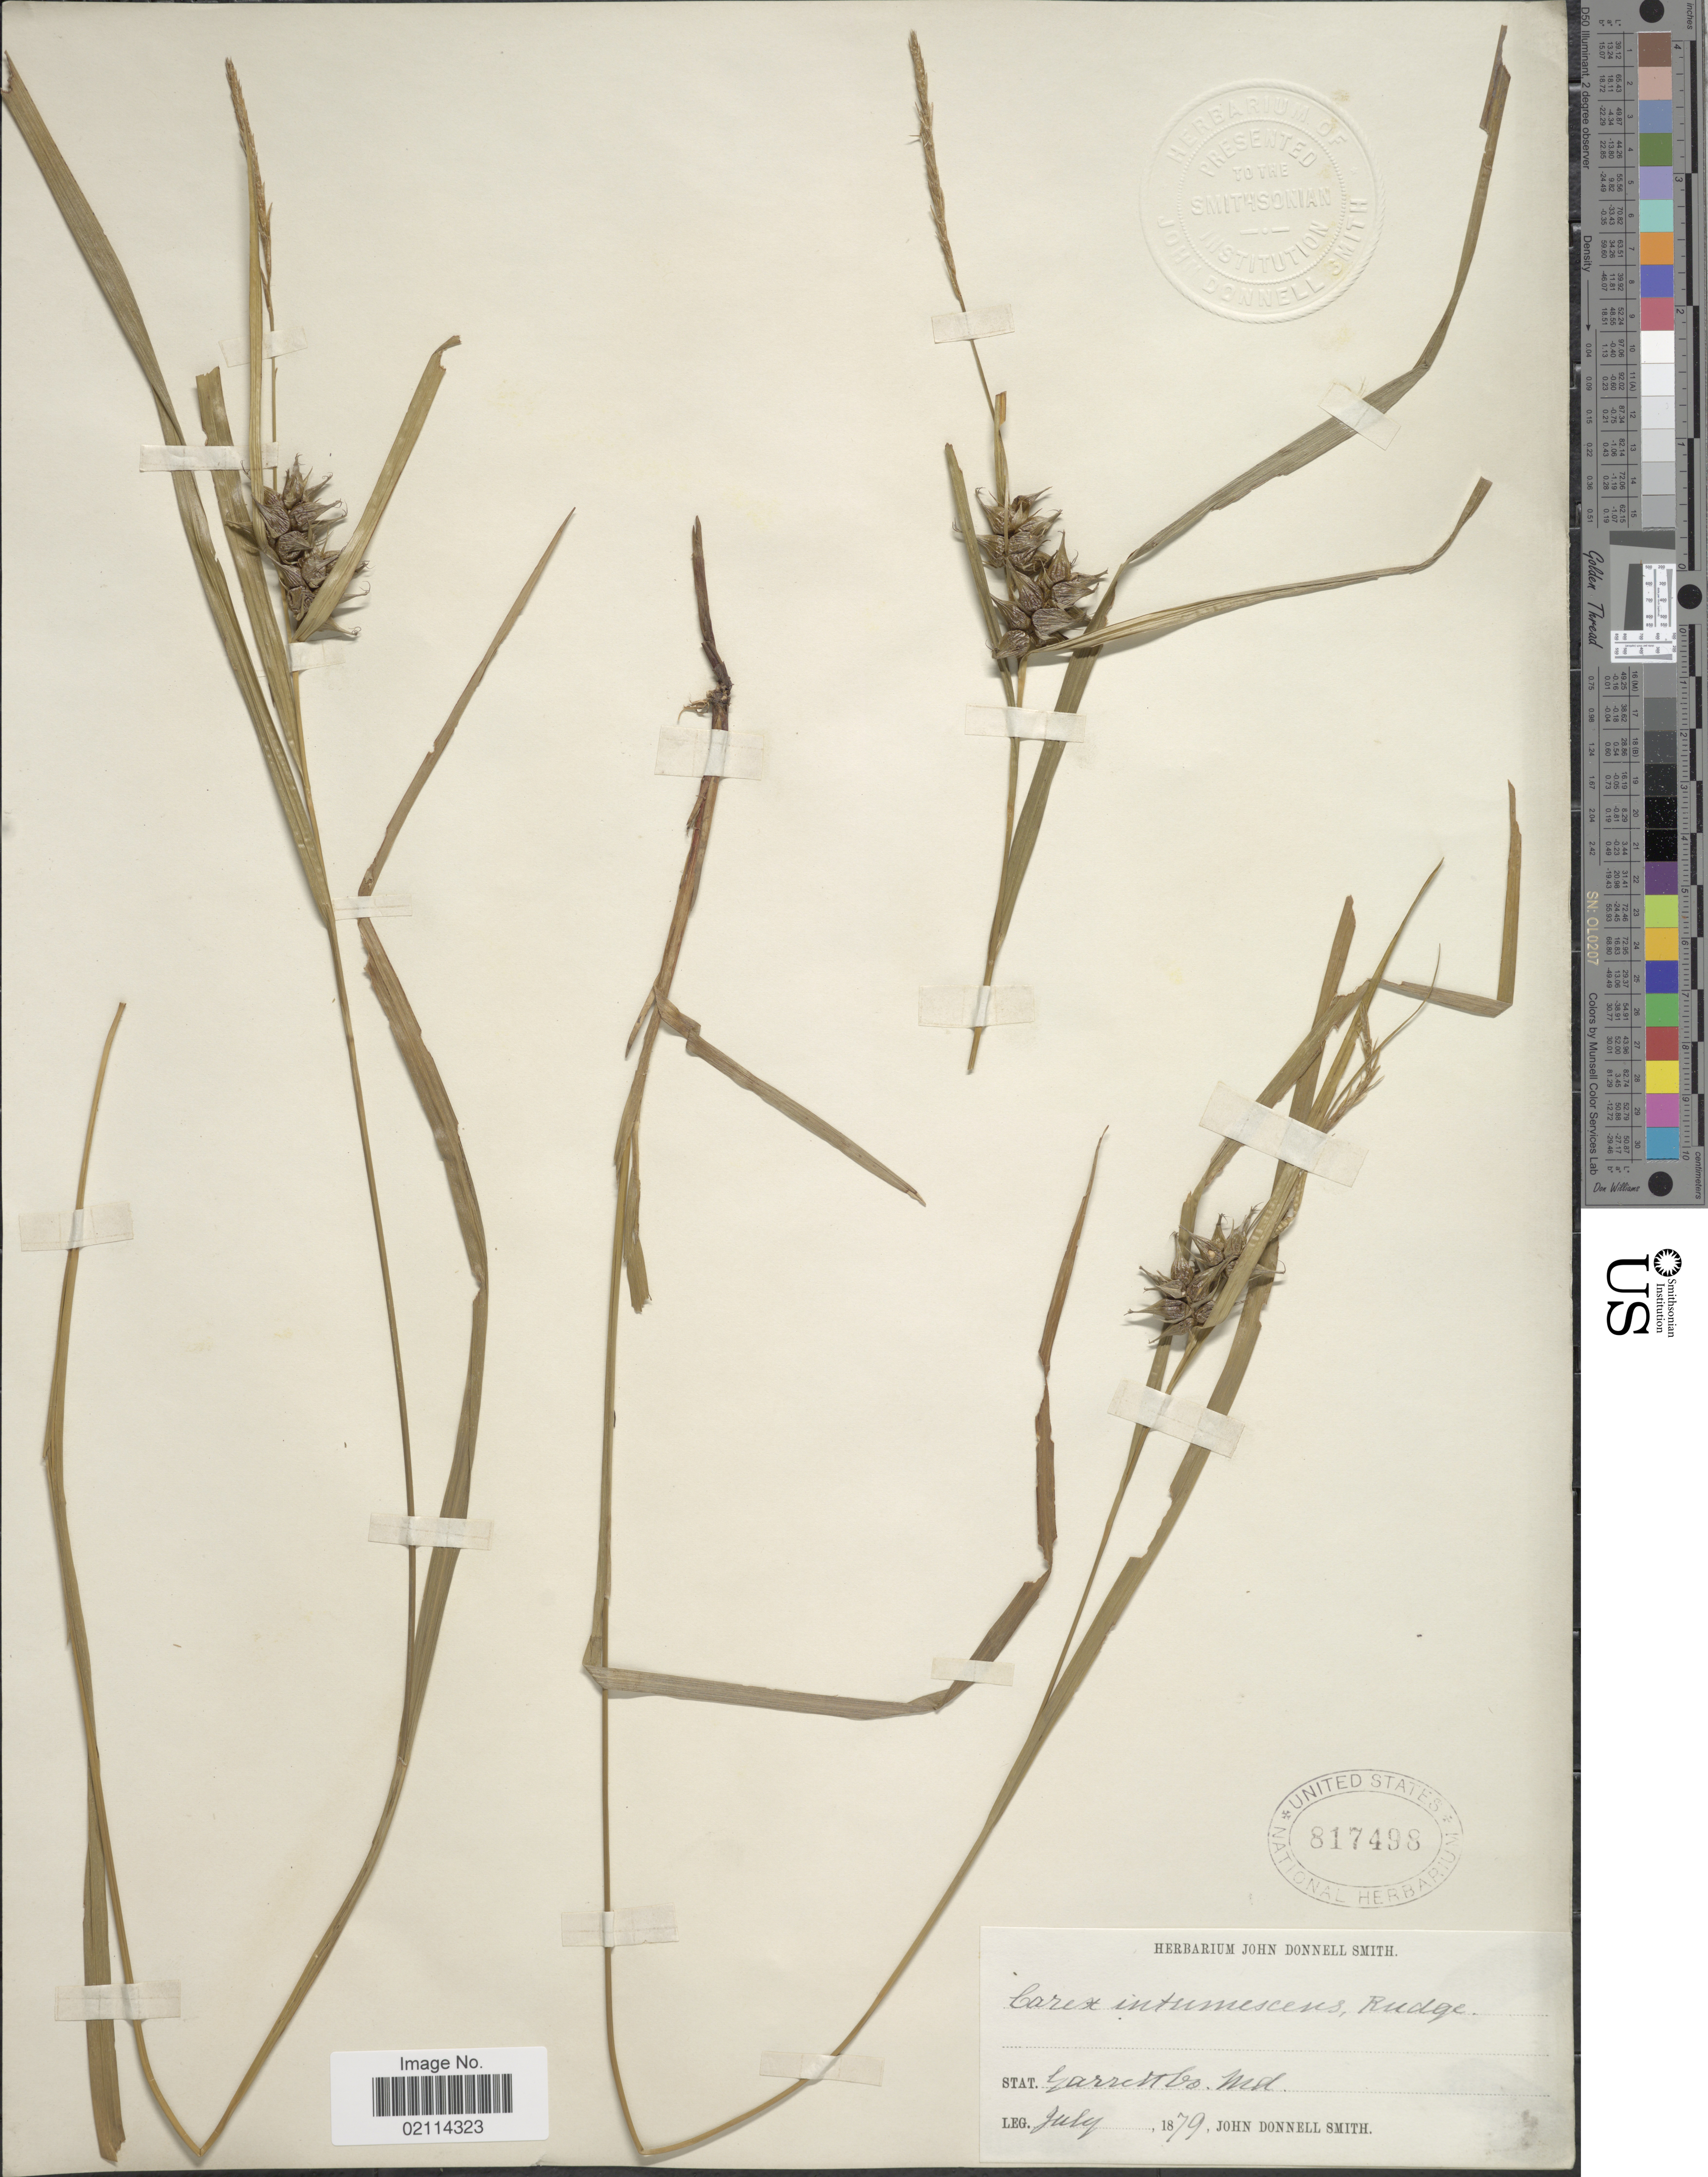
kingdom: Plantae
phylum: Tracheophyta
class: Liliopsida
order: Poales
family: Cyperaceae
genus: Carex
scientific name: Carex intumescens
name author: Rudge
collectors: J. Donnell Smith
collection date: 1879-07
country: United States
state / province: Maryland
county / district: Garrett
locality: Garrett Co.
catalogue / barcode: US 817498